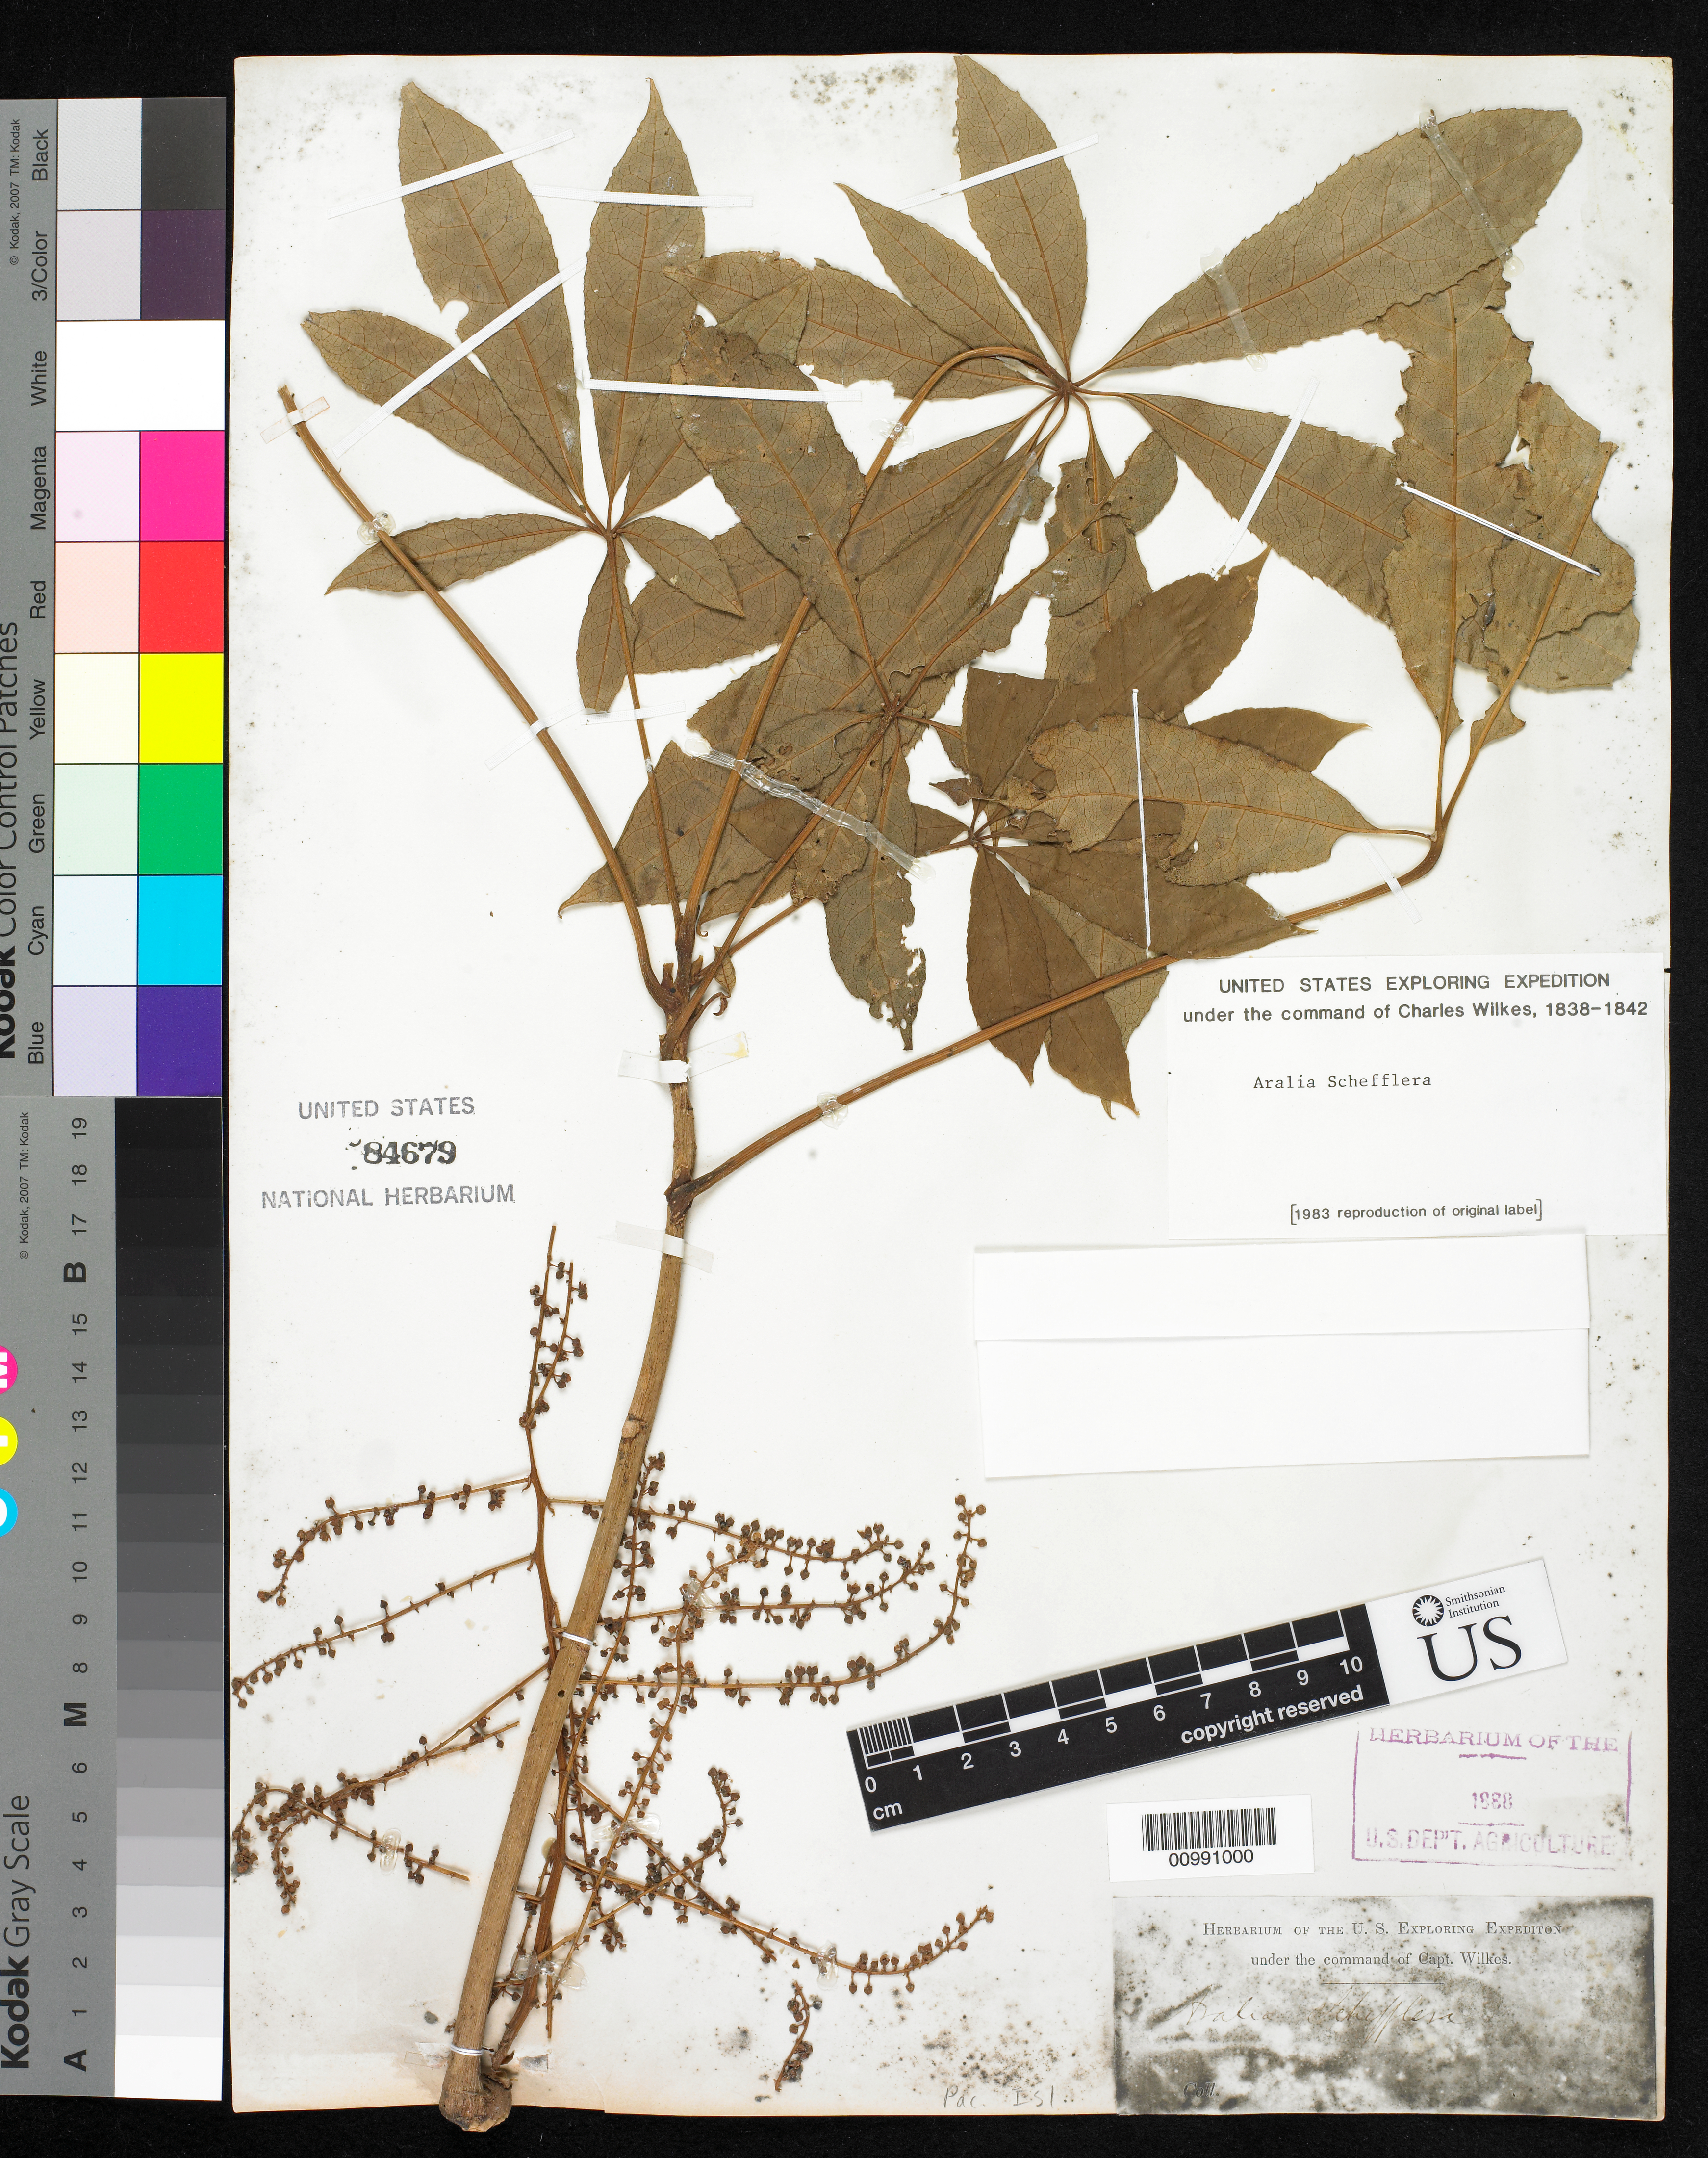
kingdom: Plantae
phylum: Tracheophyta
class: Magnoliopsida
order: Apiales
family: Araliaceae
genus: Aralia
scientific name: Aralia schefflera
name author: Spreng.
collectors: Wilkes Explor. Exped.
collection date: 1838/1842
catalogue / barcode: US 84679